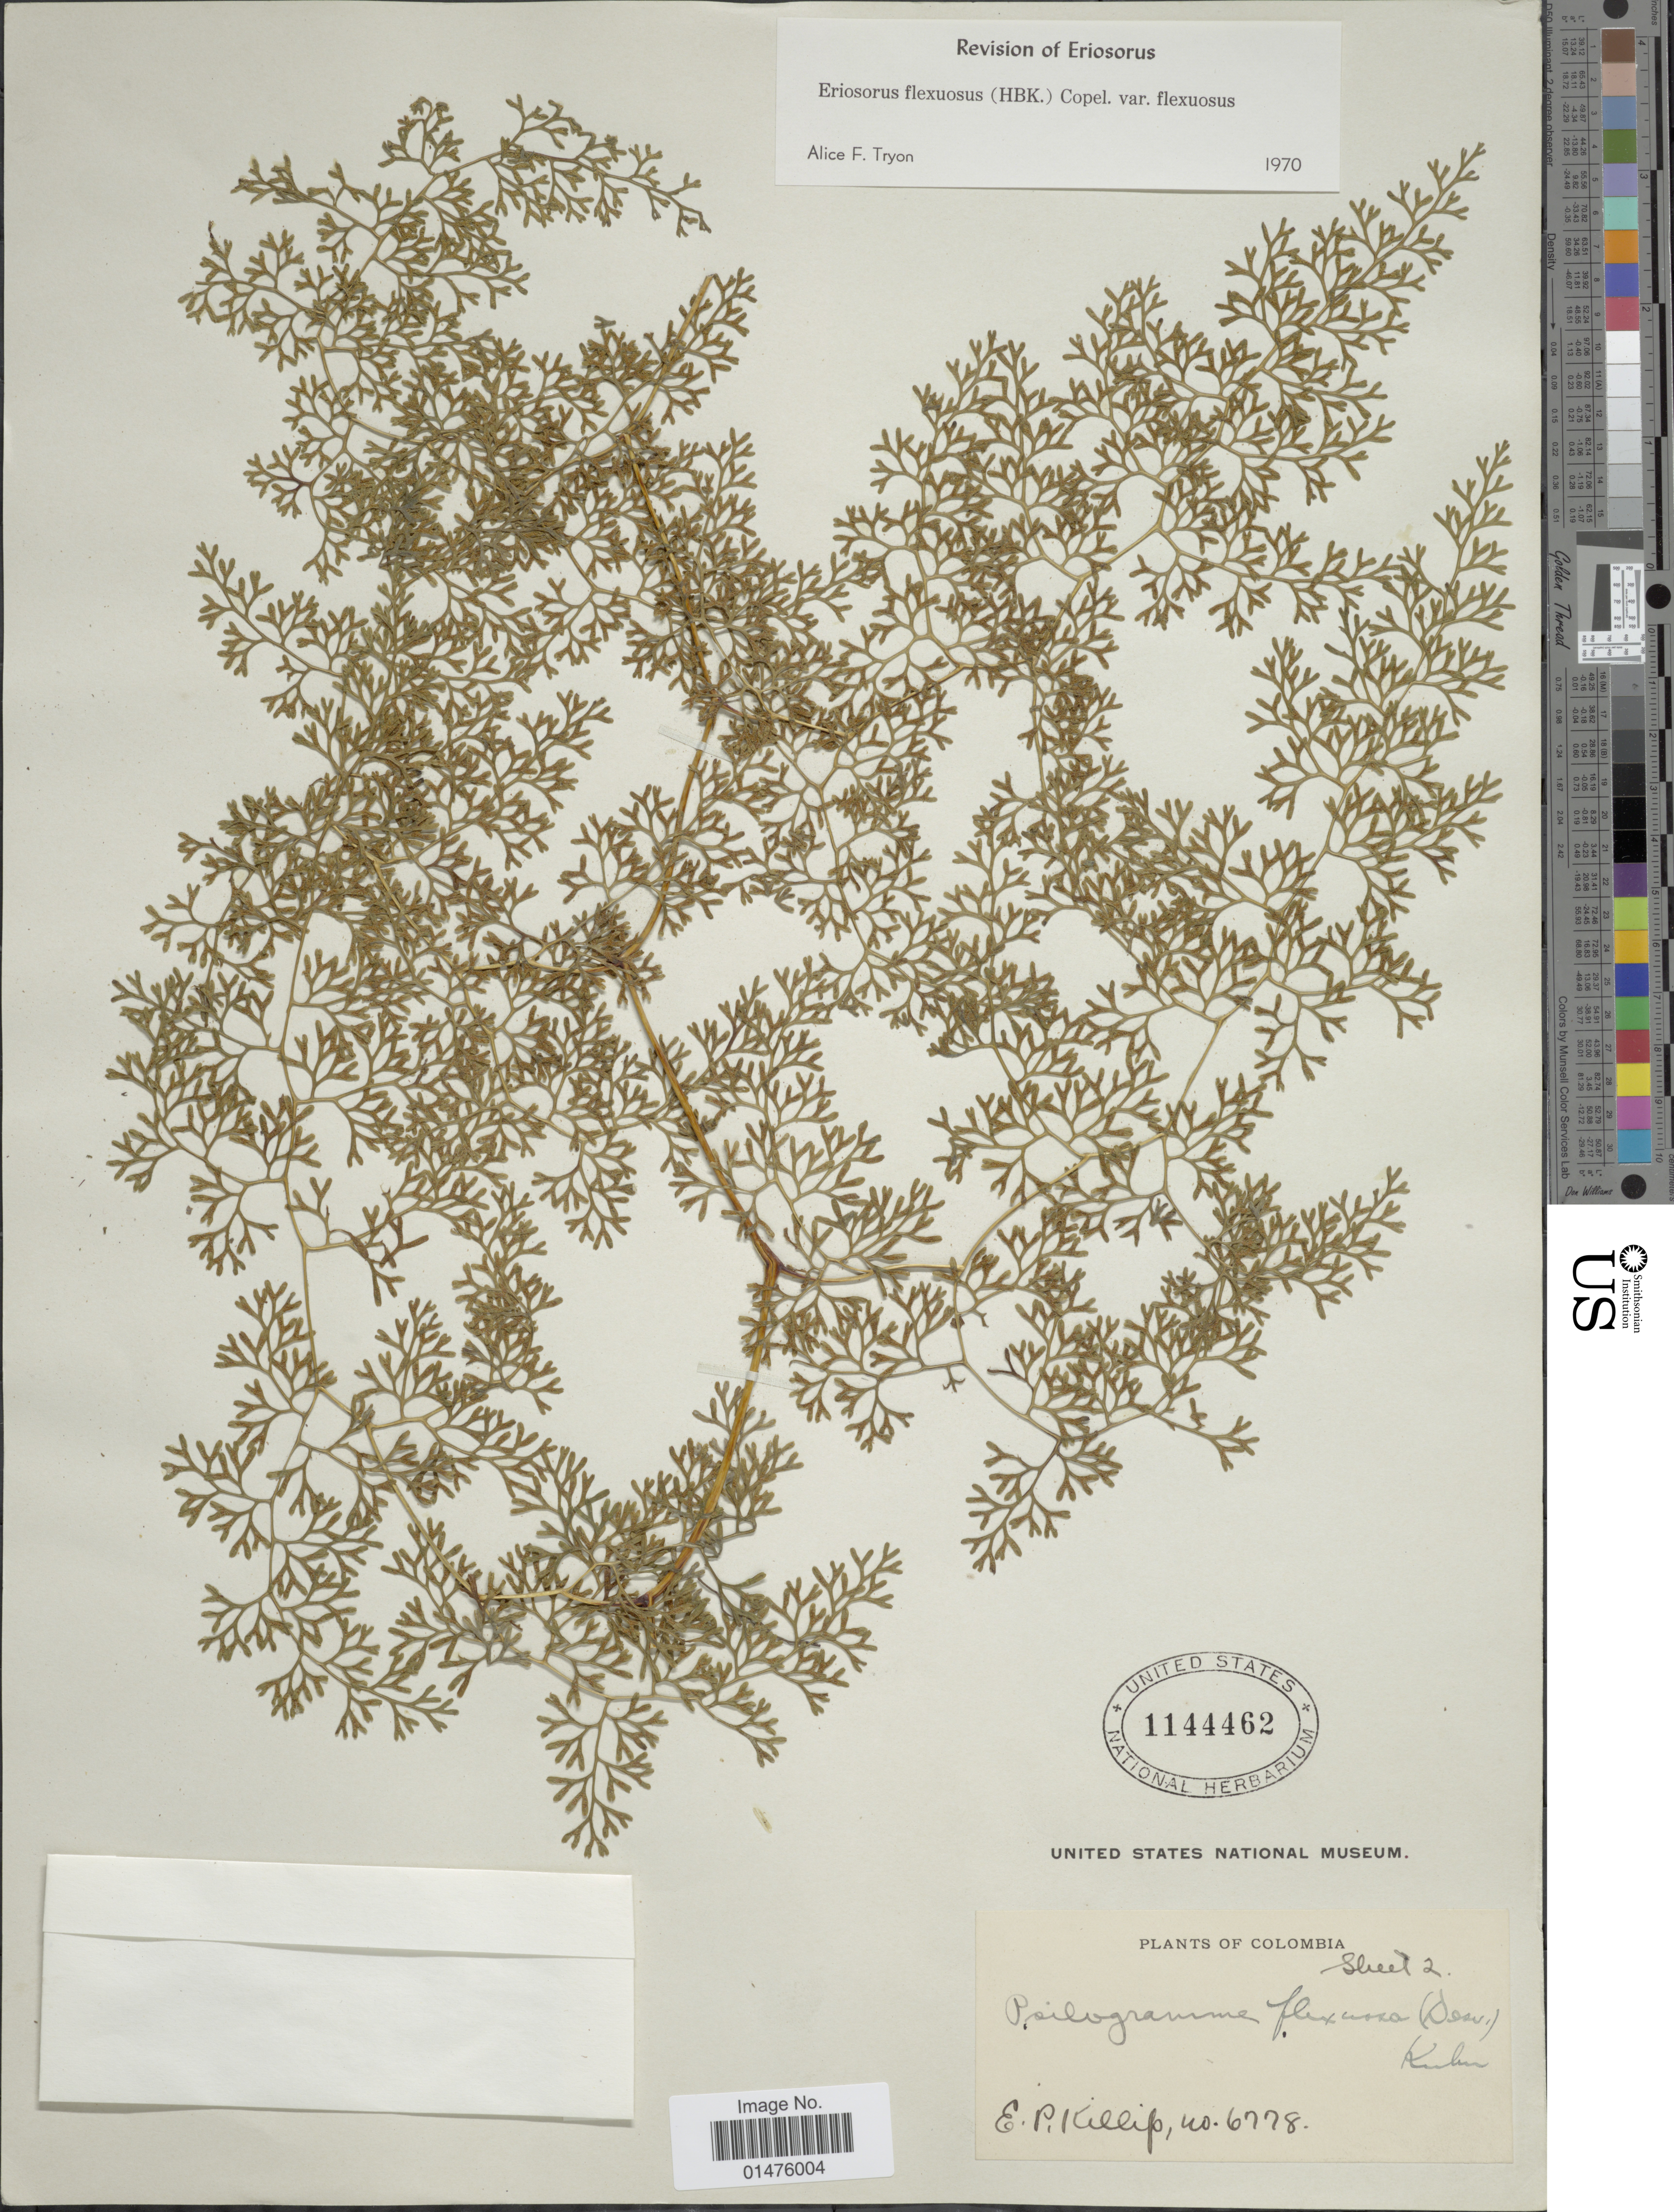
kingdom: Plantae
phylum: Tracheophyta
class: Polypodiopsida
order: Polypodiales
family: Pteridaceae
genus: Jamesonia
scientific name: Jamesonia flexuosa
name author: (Humb. & Bonpl.) Christenh.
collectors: E. P. Killip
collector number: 6778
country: Colombia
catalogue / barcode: US 1144462